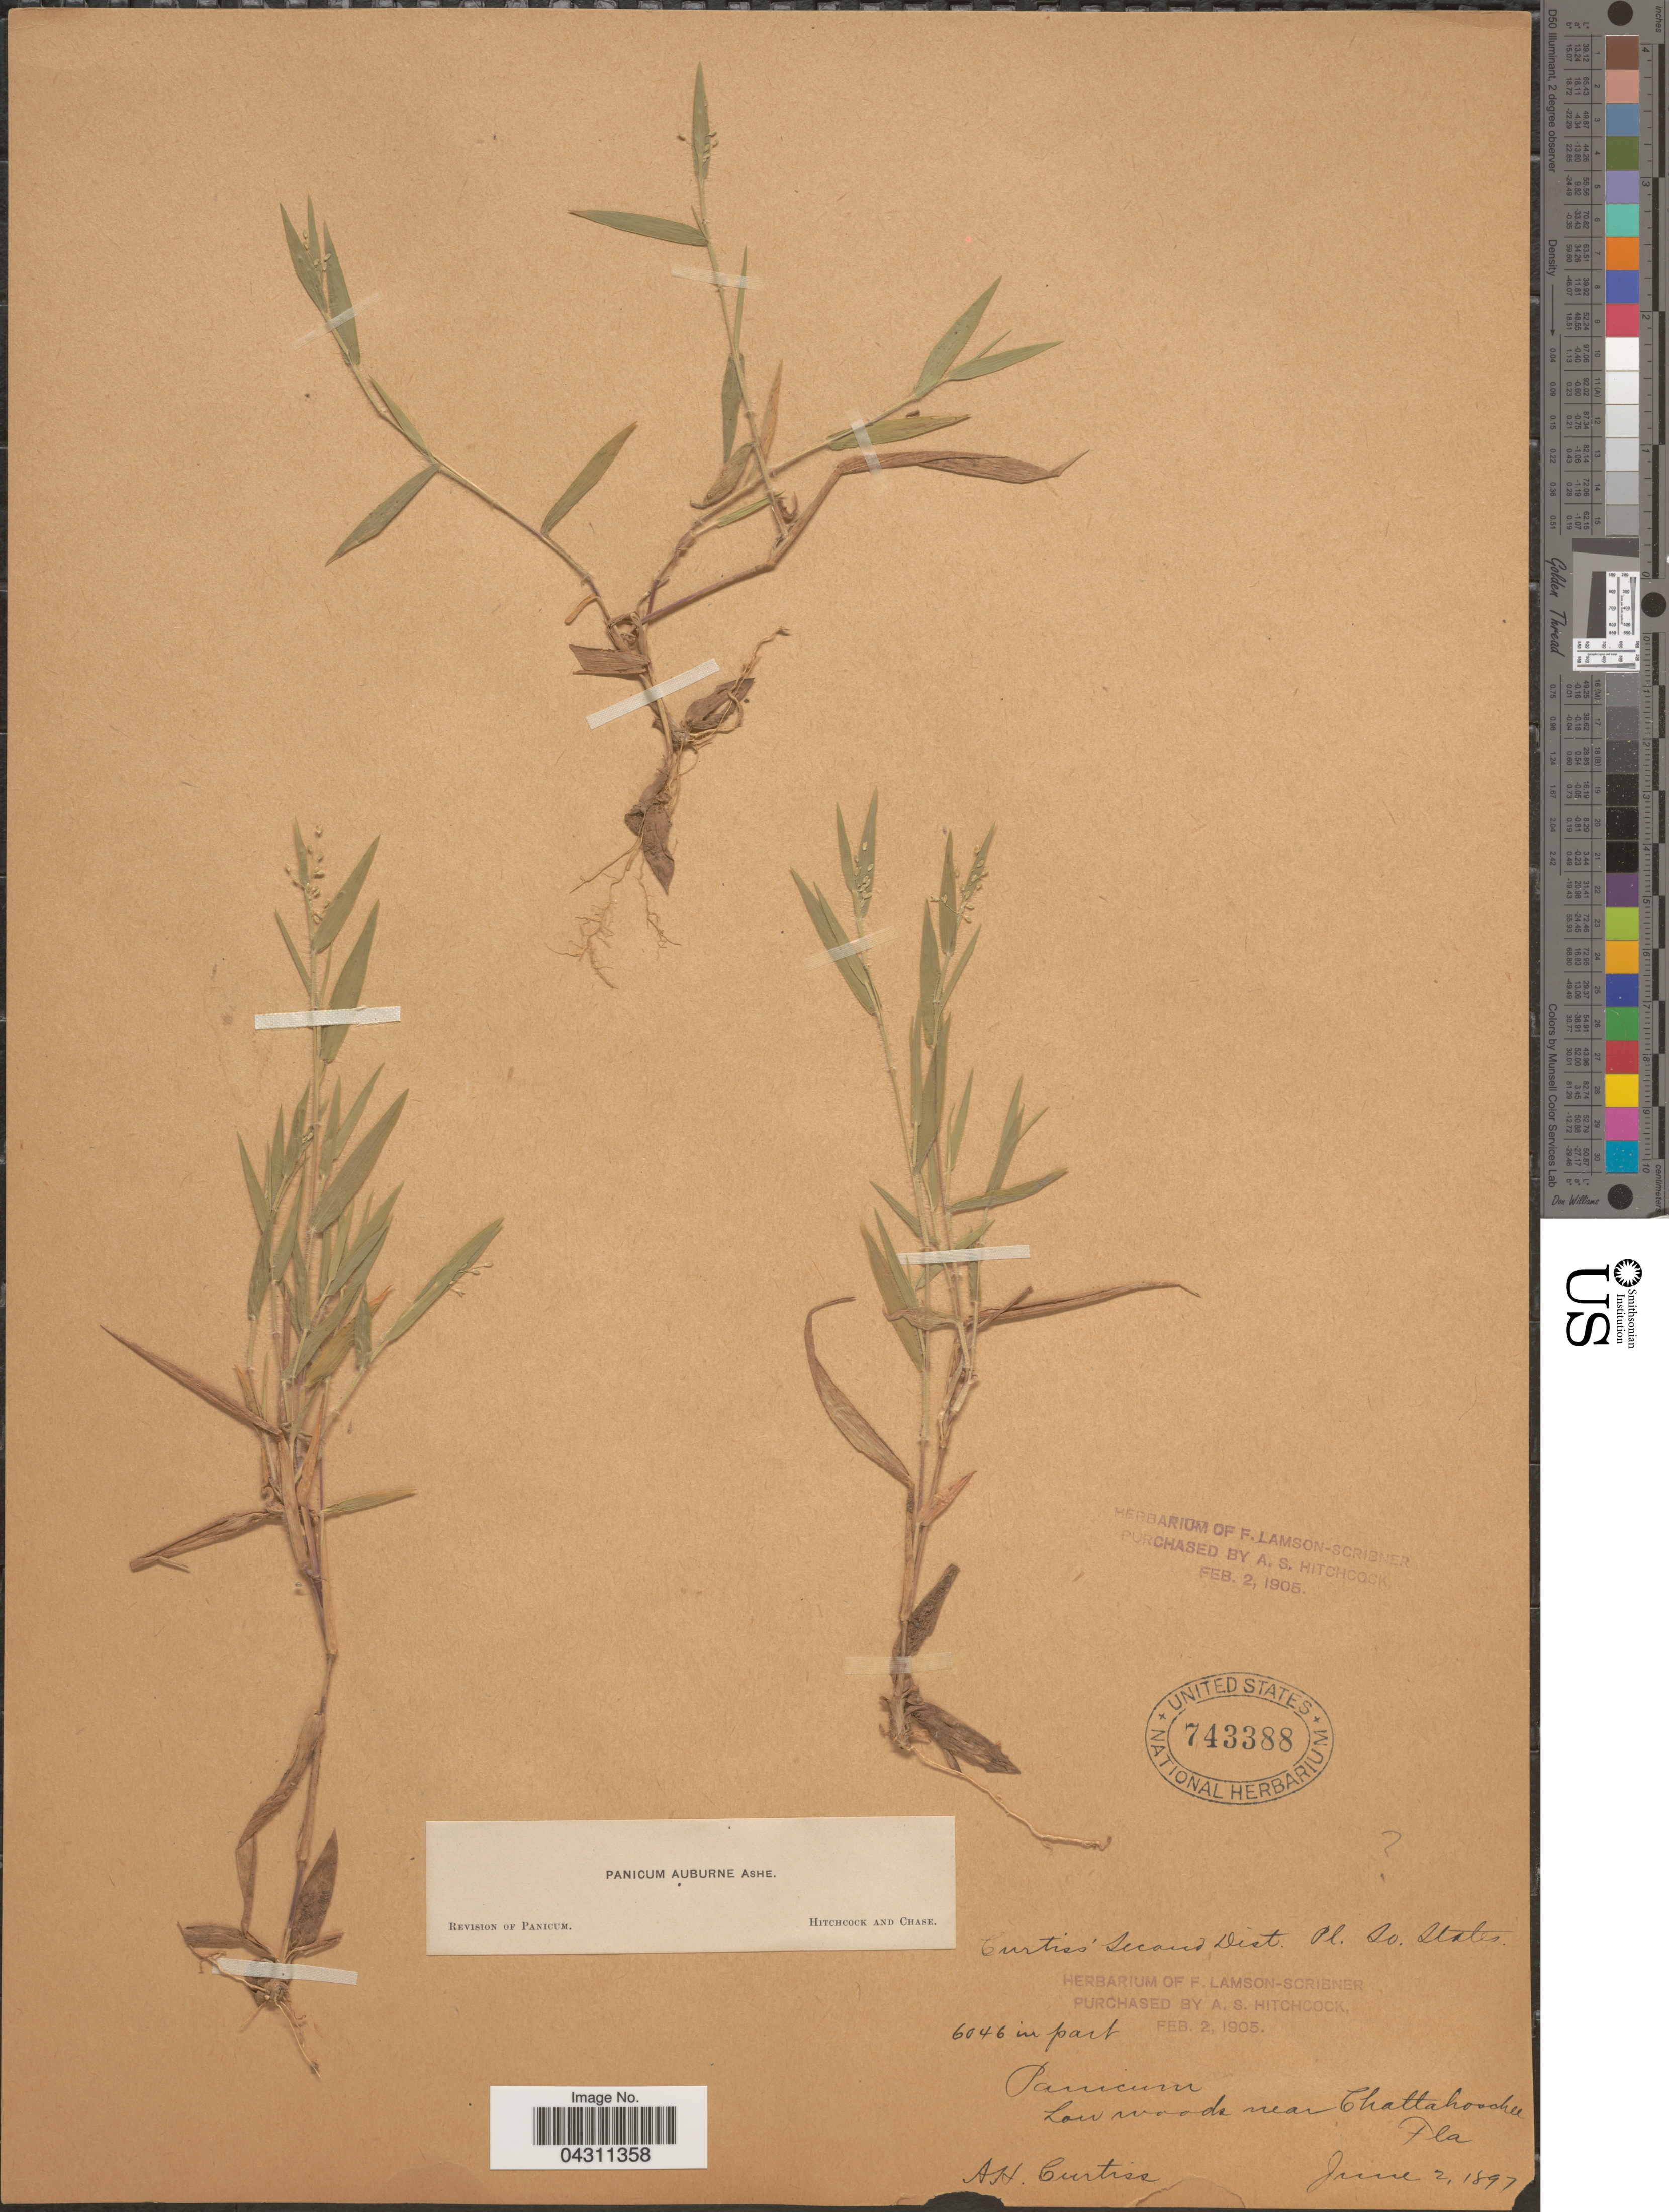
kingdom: Plantae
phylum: Tracheophyta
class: Liliopsida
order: Poales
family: Poaceae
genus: Dichanthelium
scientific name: Dichanthelium sphaerocarpon var. sphaerocarpon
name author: (Elliott) Gould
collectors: A. H. Curtiss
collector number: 6046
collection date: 1897-06-02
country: United States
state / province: Florida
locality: Low woods near Chattahoochee.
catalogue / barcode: US 743388